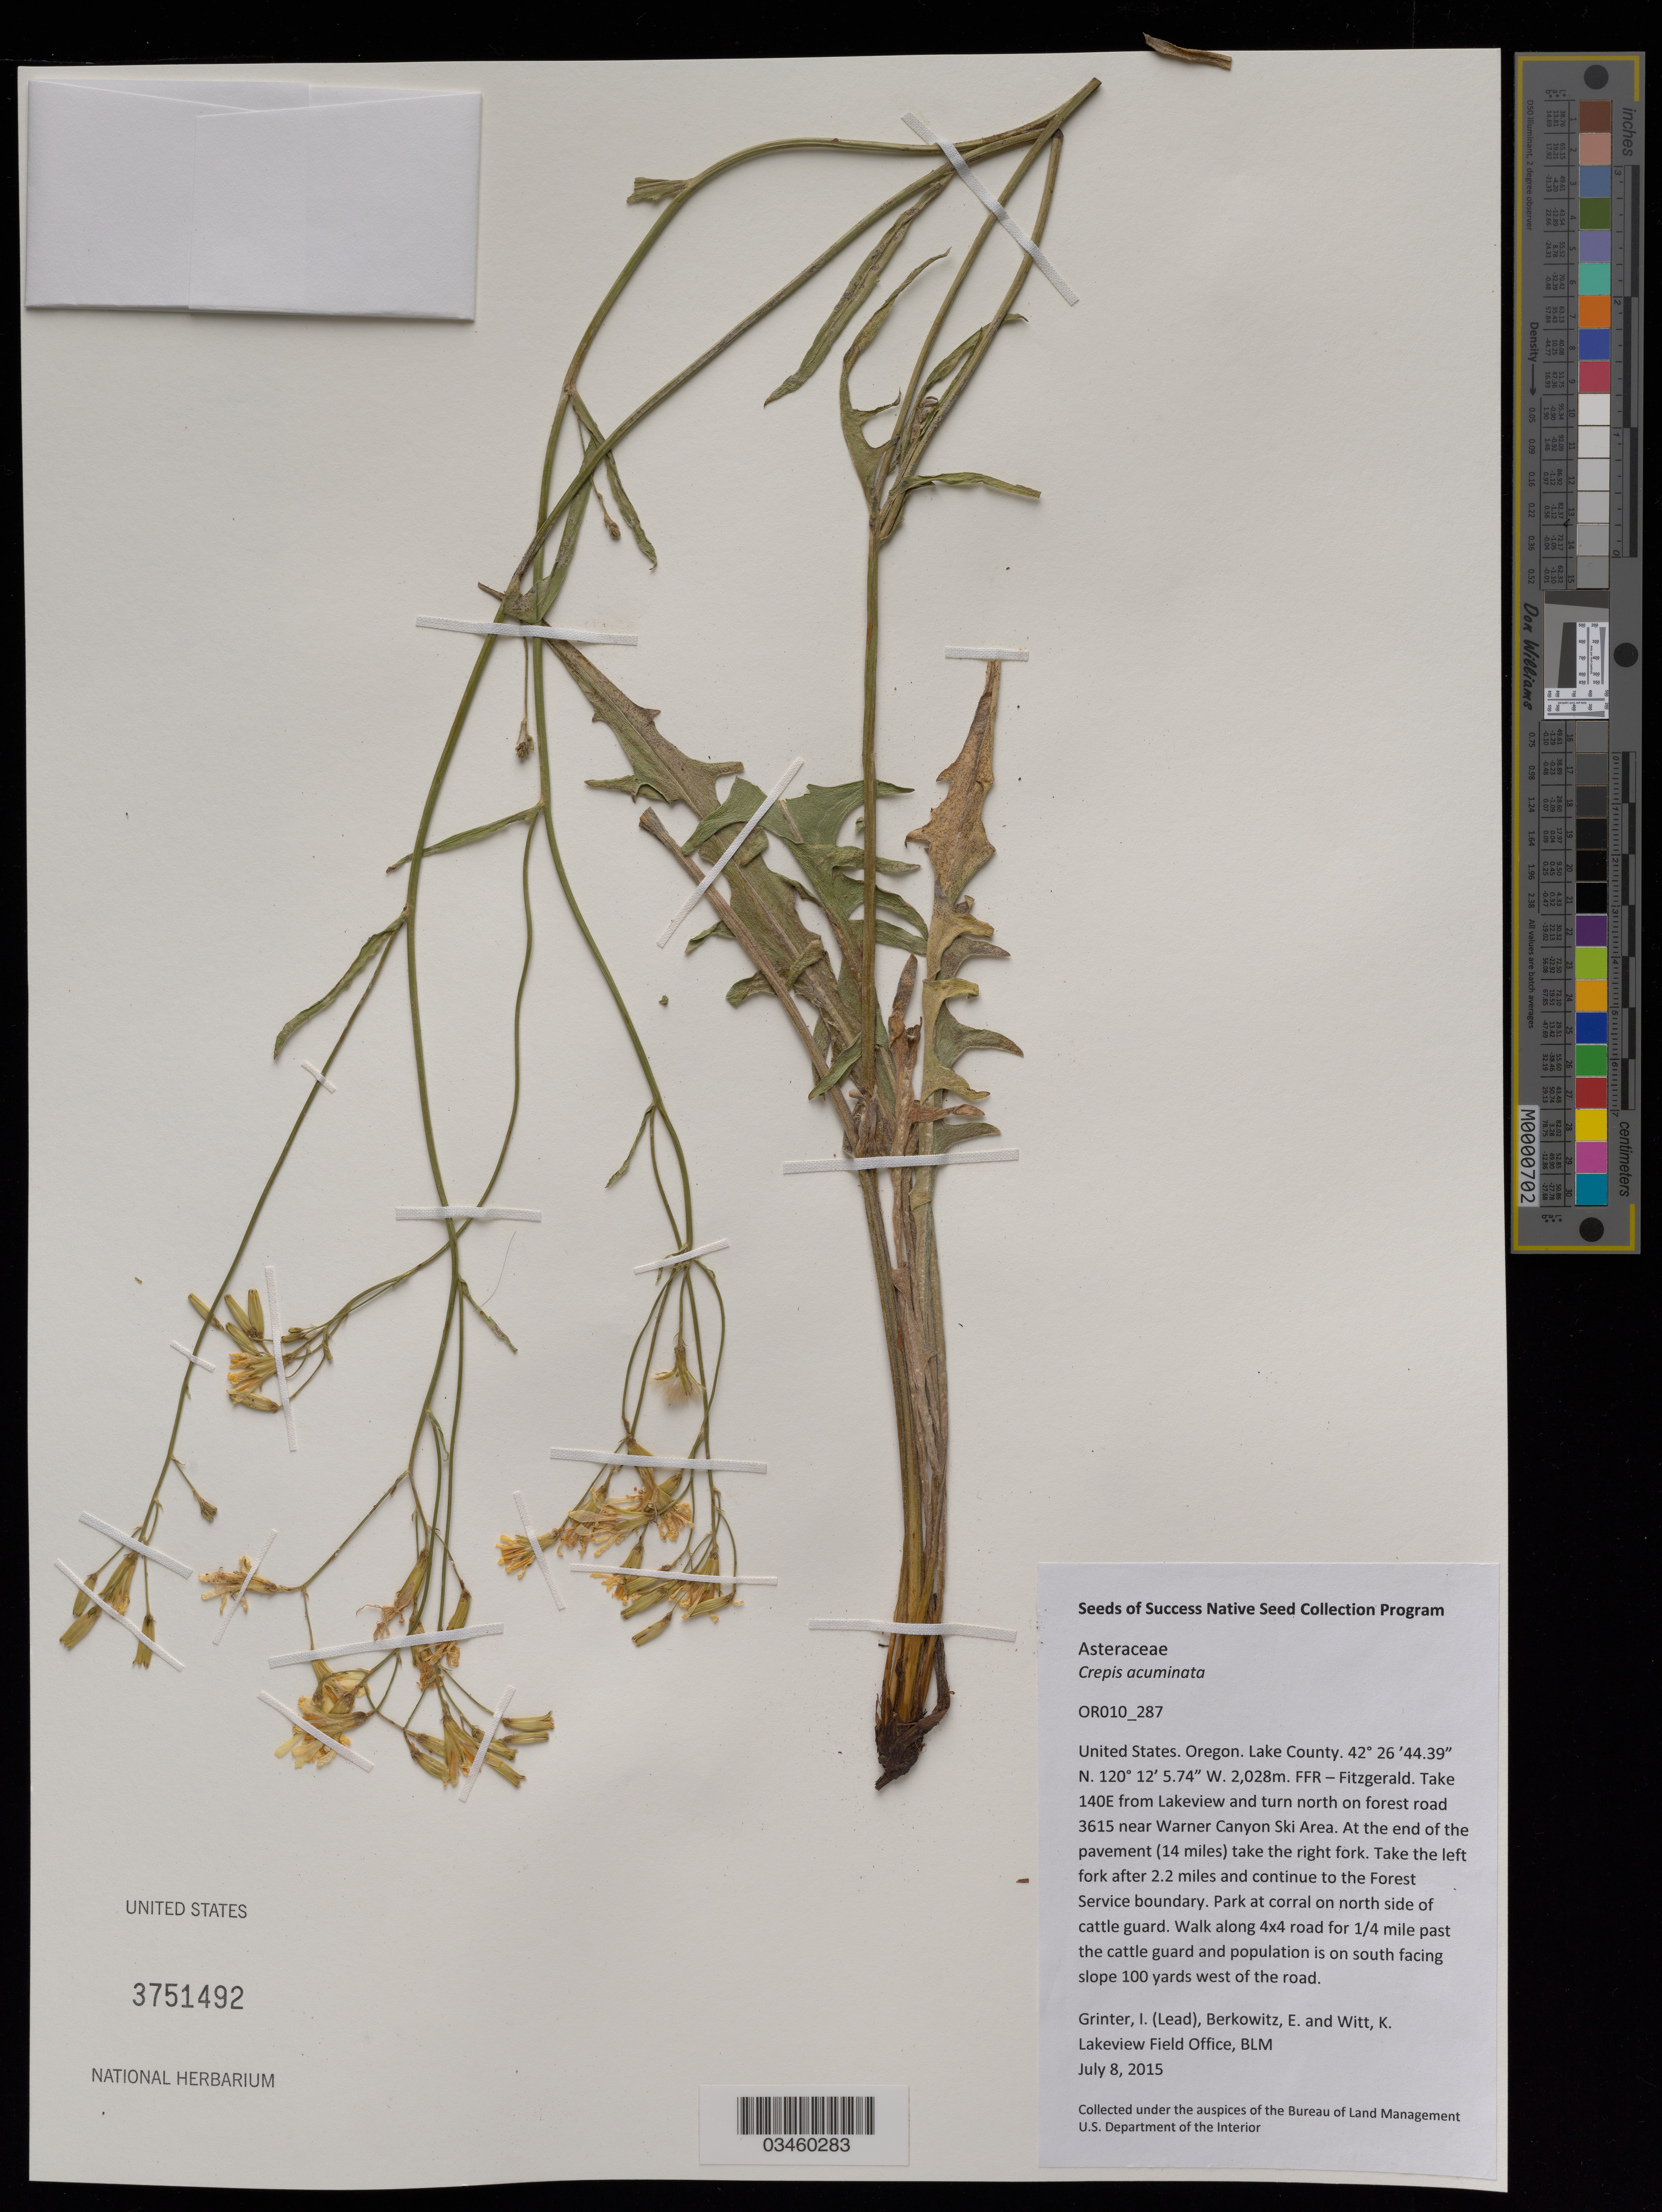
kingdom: Plantae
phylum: Tracheophyta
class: Magnoliopsida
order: Asterales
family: Asteraceae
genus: Crepis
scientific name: Crepis acuminata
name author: Nutt.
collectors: I. Grinter, E. Berkowitz & K. Witt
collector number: OR010-287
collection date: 2015-07-08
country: United States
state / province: Oregon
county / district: Lake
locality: Lakeview Resource Area, FFR - Fitzgerald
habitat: Rocky slope with intermixed juniper trees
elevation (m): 2028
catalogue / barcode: US 3751492